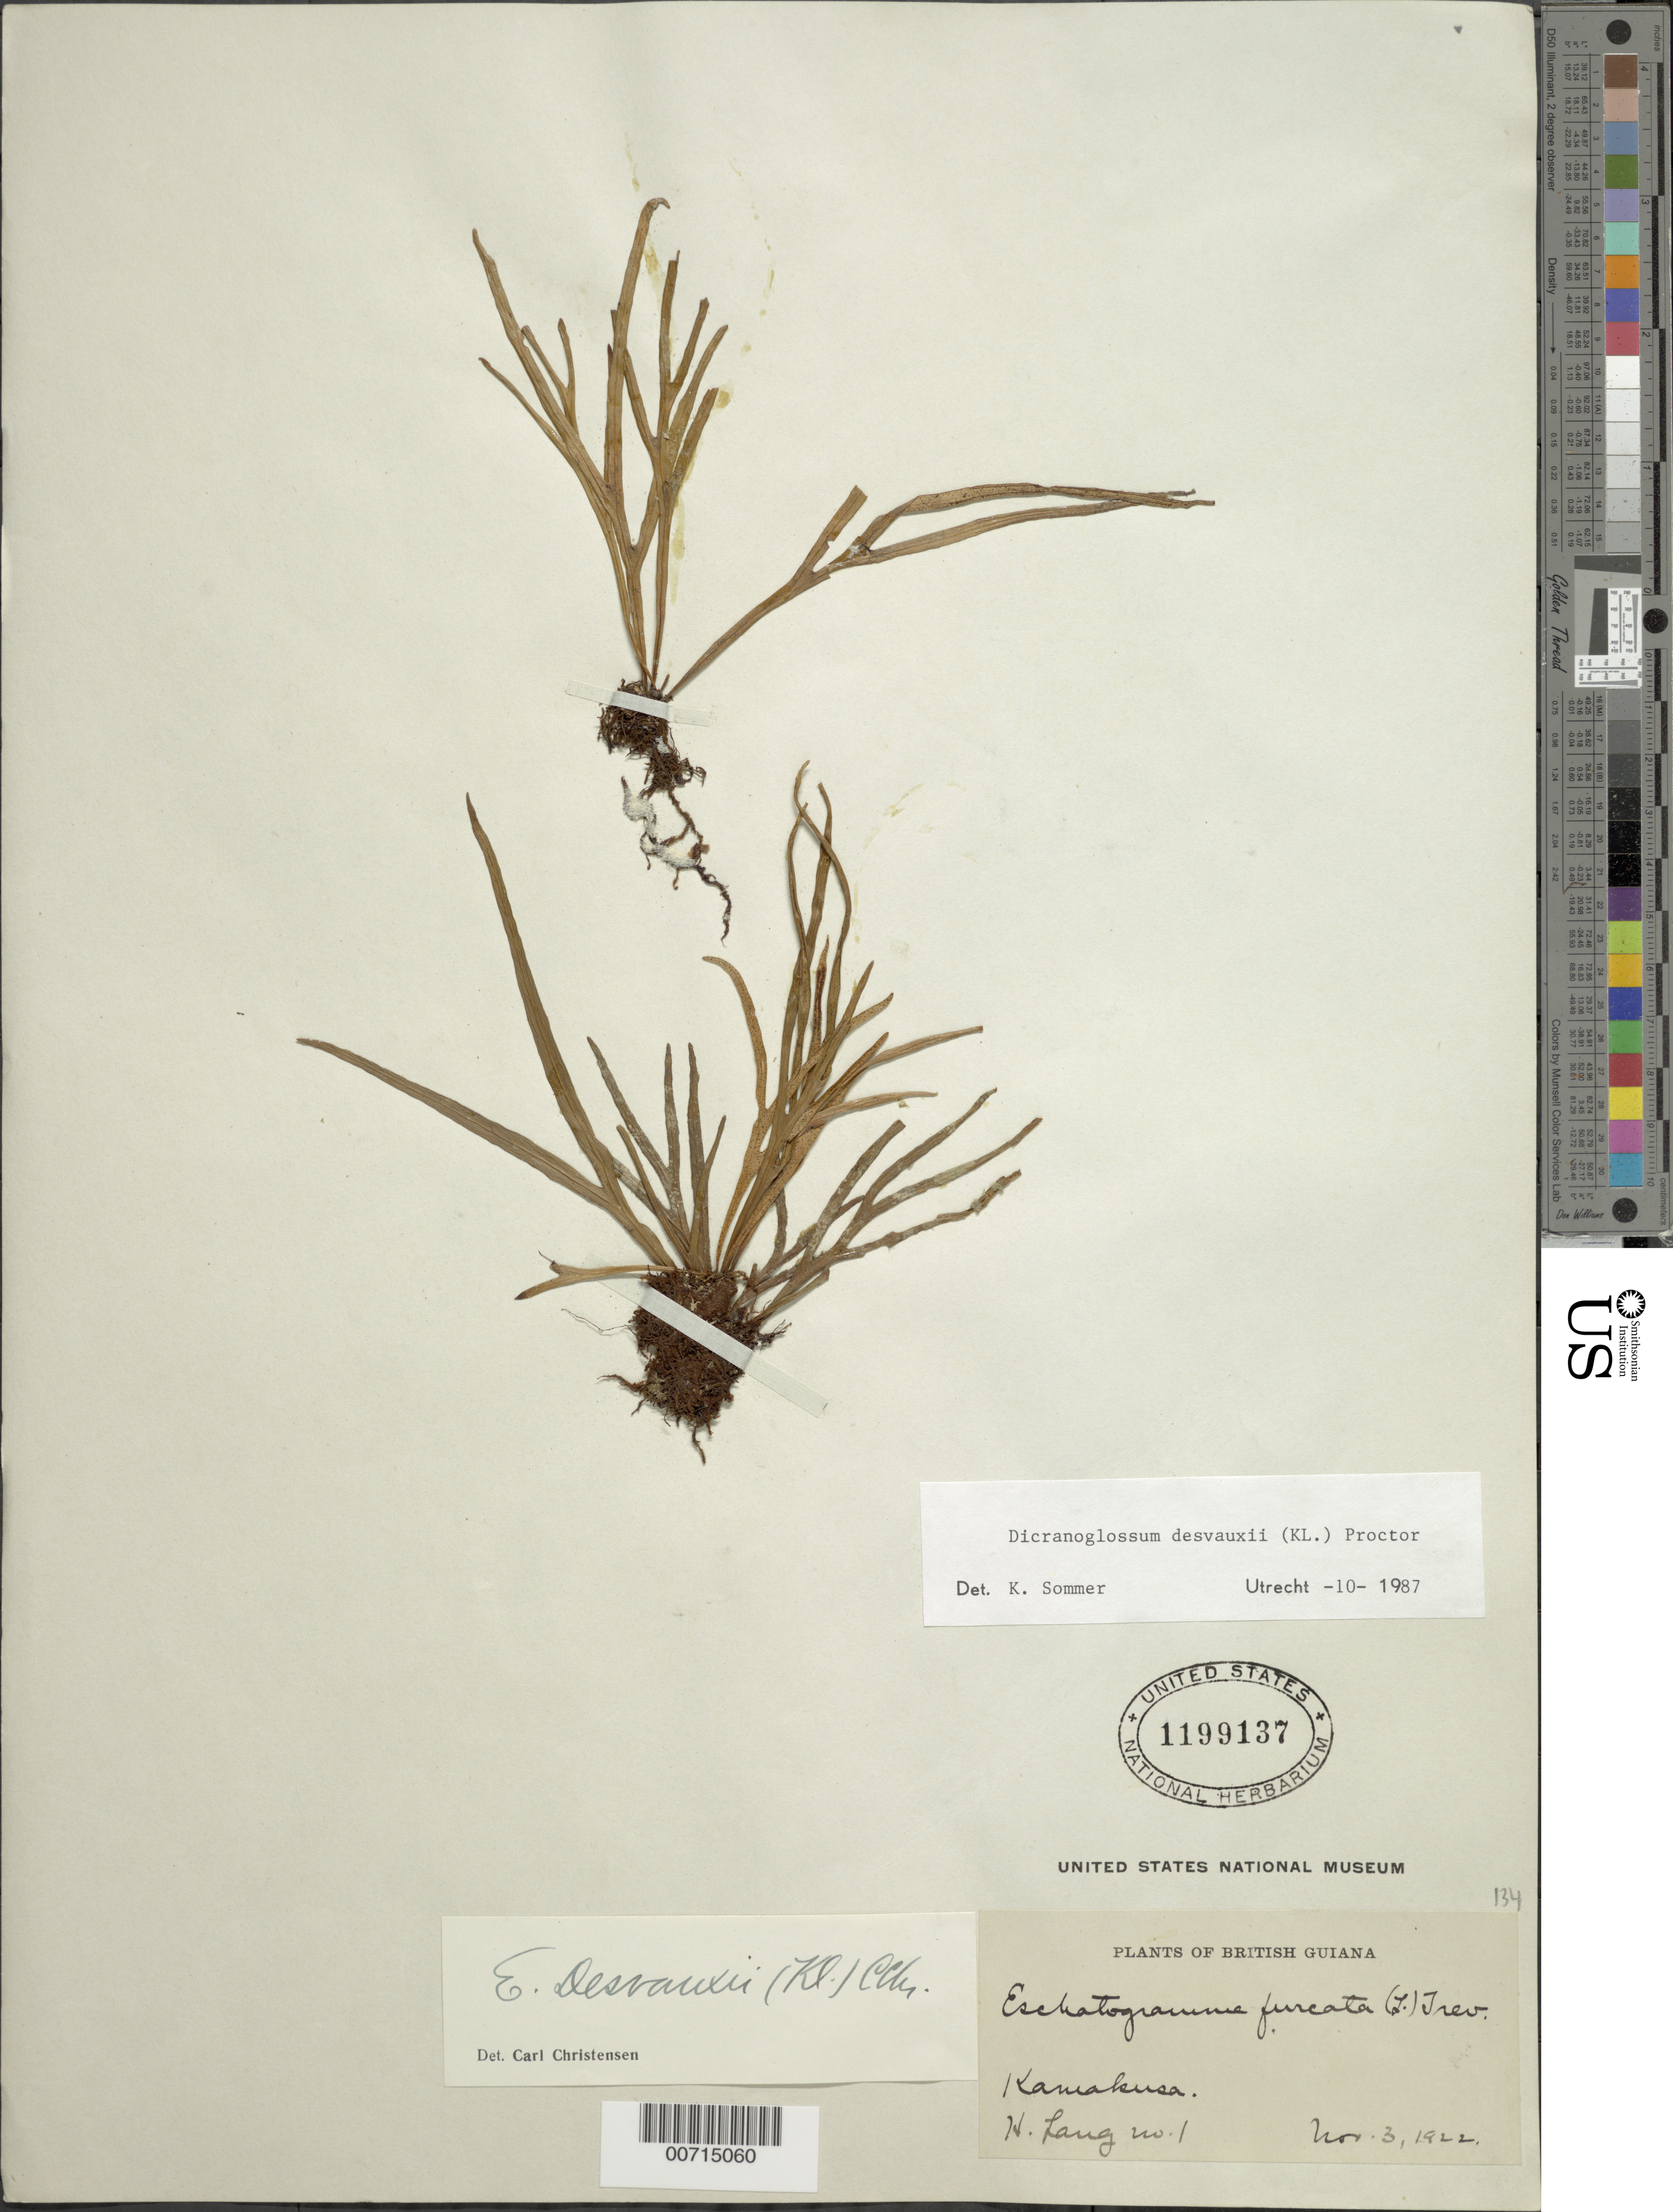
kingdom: Plantae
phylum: Tracheophyta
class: Polypodiopsida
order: Polypodiales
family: Polypodiaceae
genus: Pleopeltis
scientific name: Pleopeltis desvauxii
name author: (Klotzsch) Salino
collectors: H. Lang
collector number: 1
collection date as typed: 3-Nov-22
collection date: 1922-11-03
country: Guyana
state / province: Cuyuni-Mazaruni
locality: Kamakusa, Upper Mazaruni R.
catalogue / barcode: US 1199137